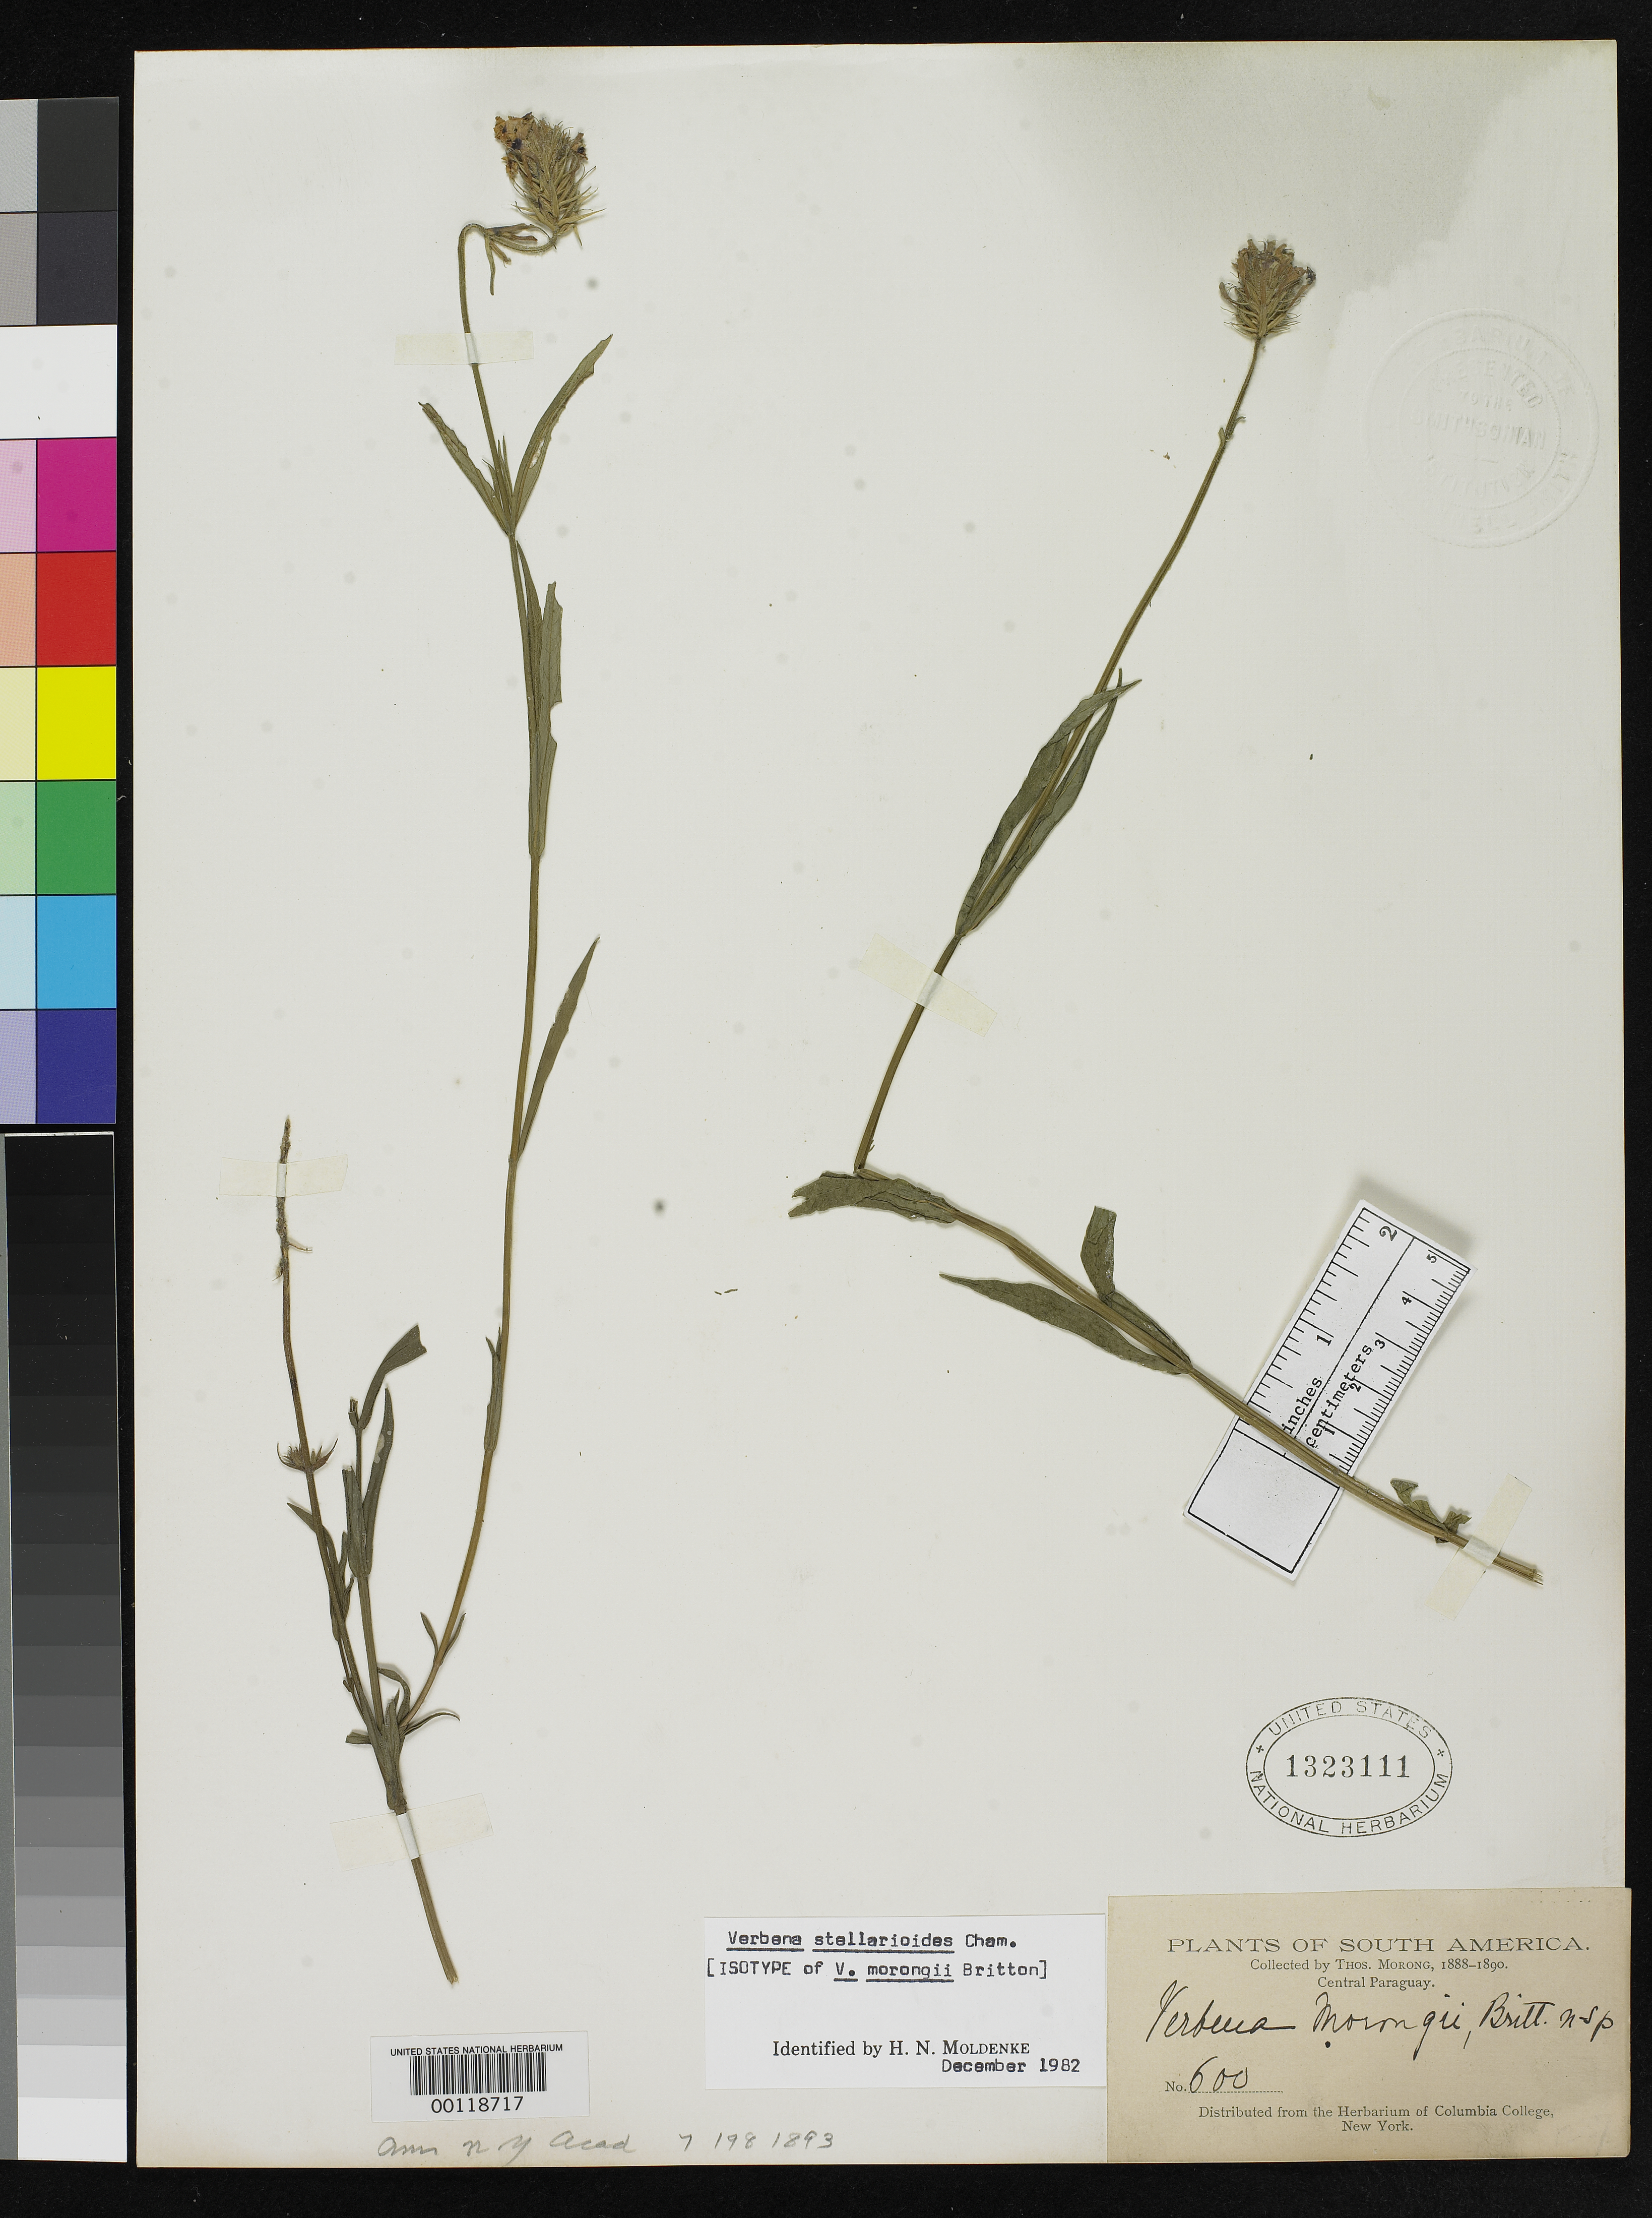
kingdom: Plantae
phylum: Tracheophyta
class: Magnoliopsida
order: Lamiales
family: Verbenaceae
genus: Verbena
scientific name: Verbena morongii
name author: Britton in Morong & Britton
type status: Isotype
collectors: T. Morong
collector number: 600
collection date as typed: Jan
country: Paraguay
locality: Caballero.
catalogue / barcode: US 1323111